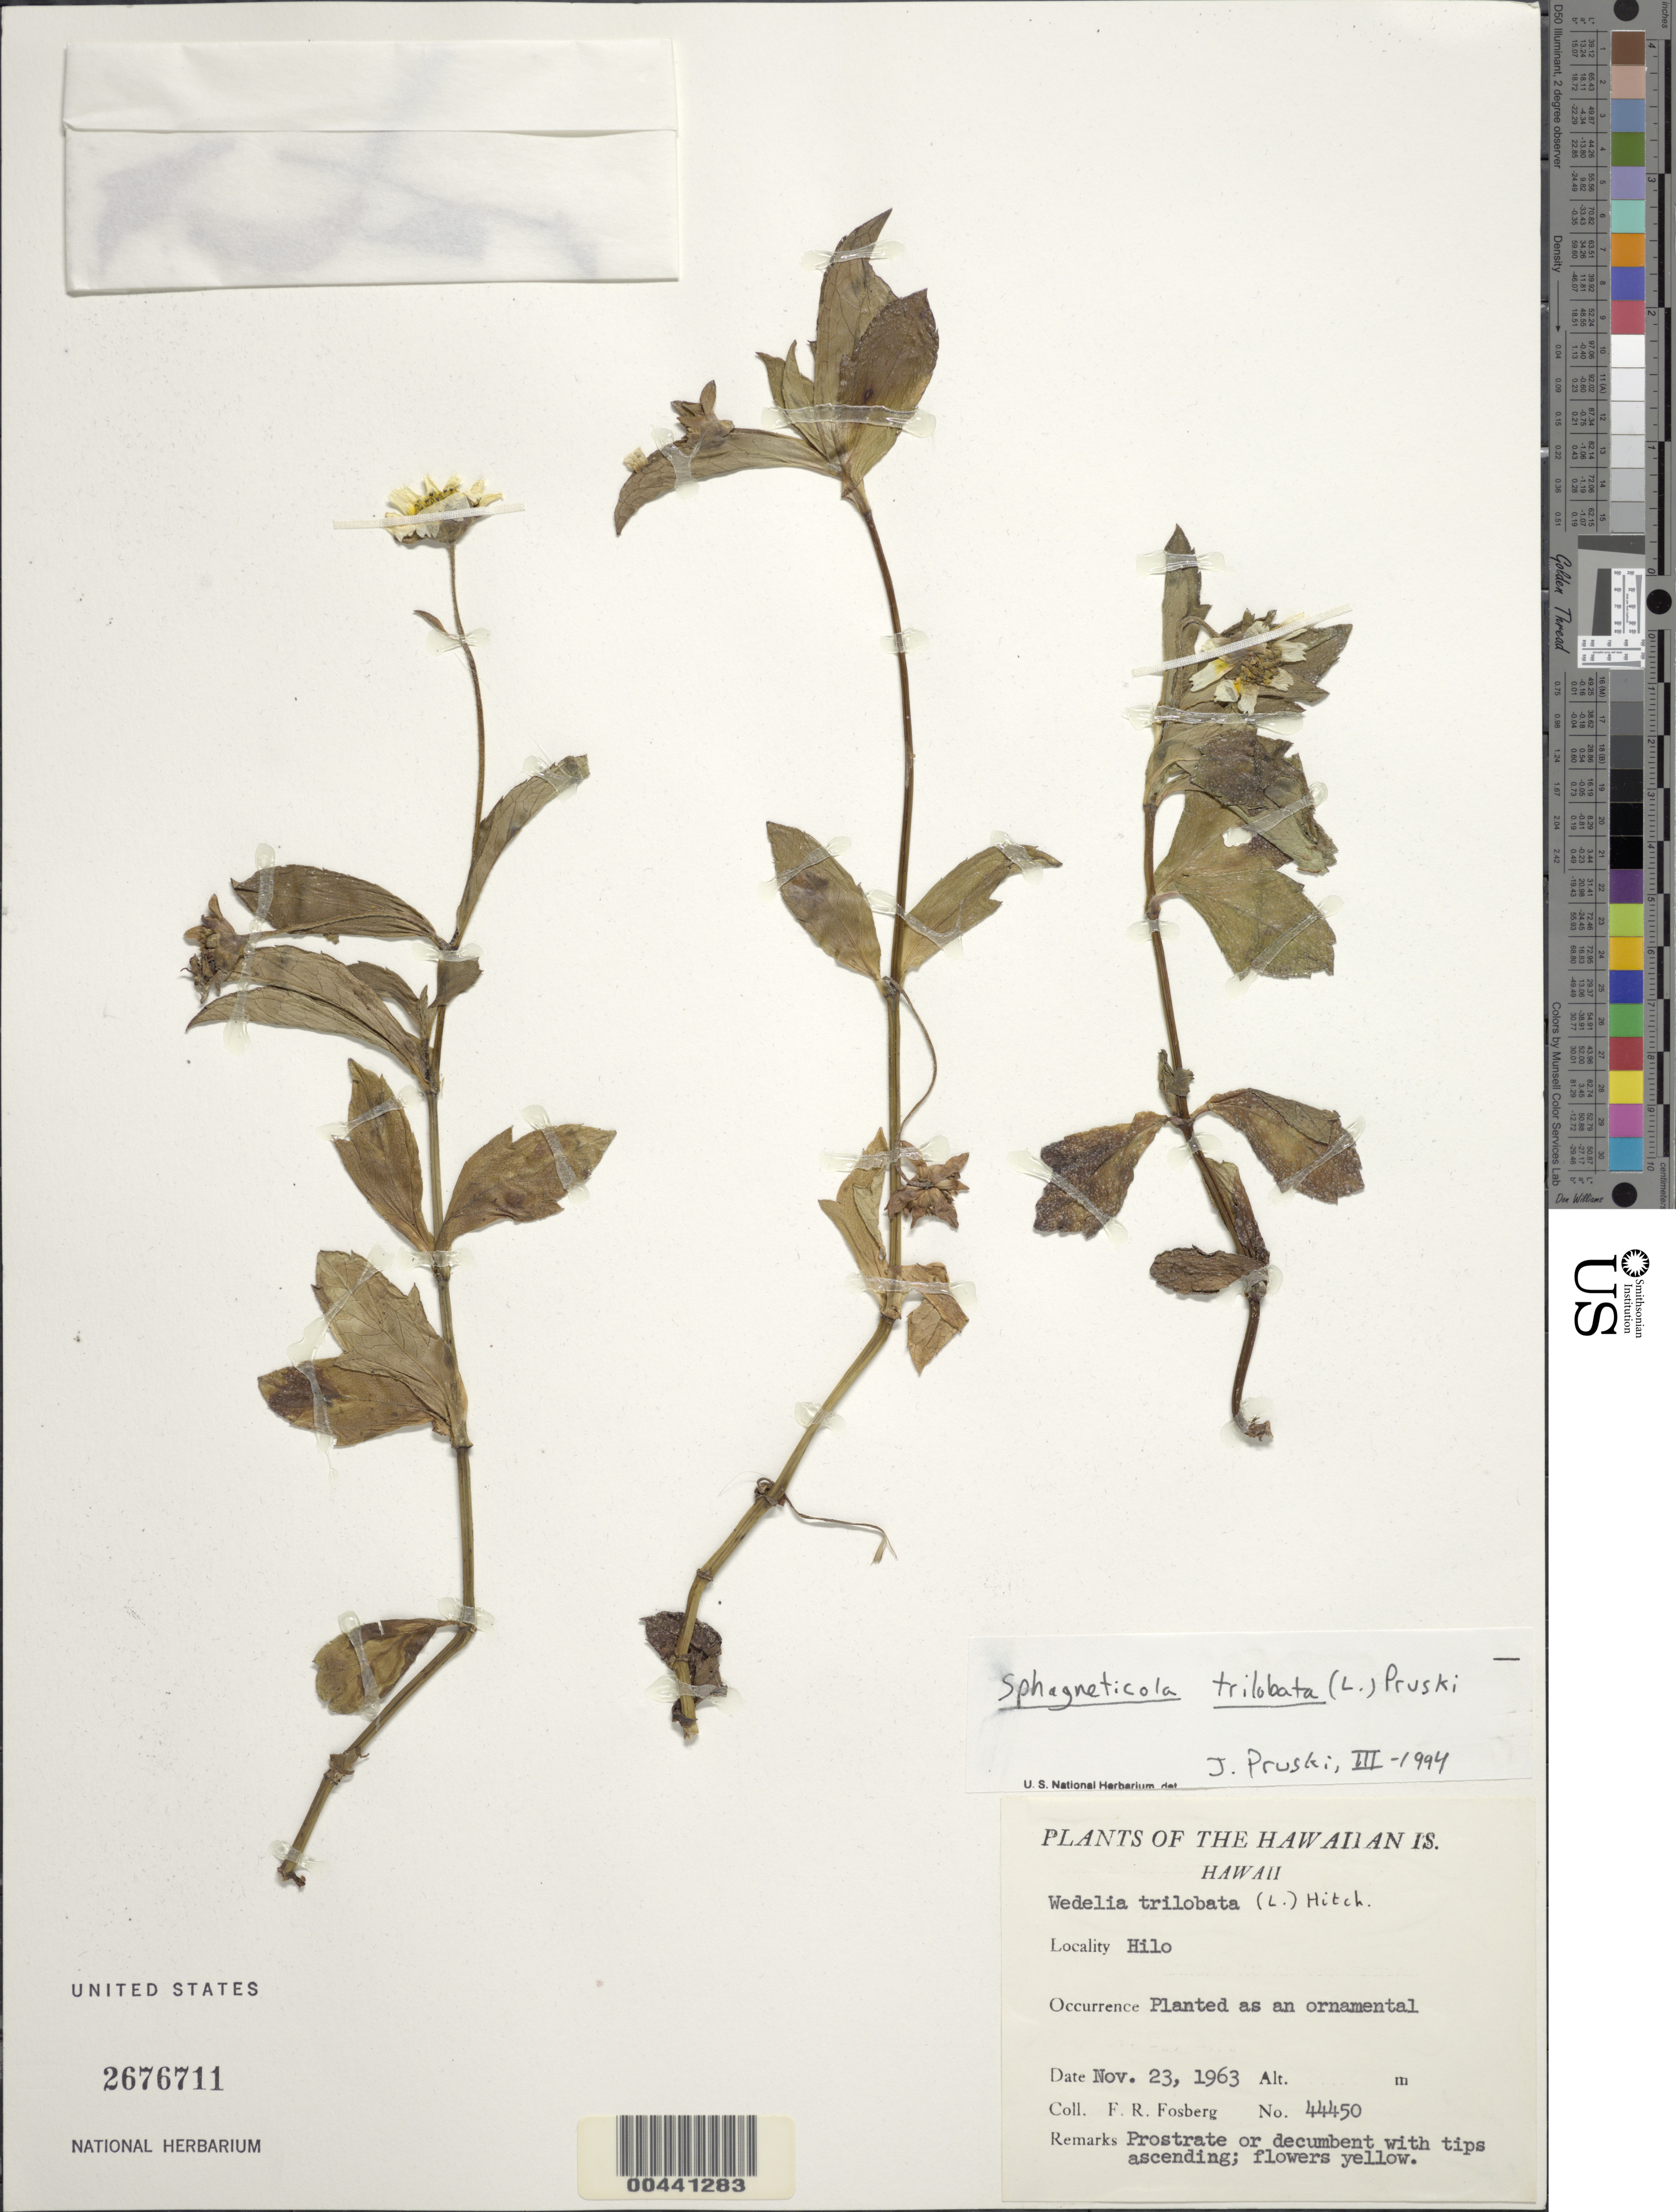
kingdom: Plantae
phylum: Tracheophyta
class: Magnoliopsida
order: Asterales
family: Asteraceae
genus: Sphagneticola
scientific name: Sphagneticola trilobata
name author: (L.) Pruski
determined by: Pruski, J. F.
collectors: F. R. Fosberg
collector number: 44450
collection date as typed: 23 Nov 1963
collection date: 1963-11-23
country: United States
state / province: Hawaii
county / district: Hawaii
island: Hawaii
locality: Hilo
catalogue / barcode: US 2676711